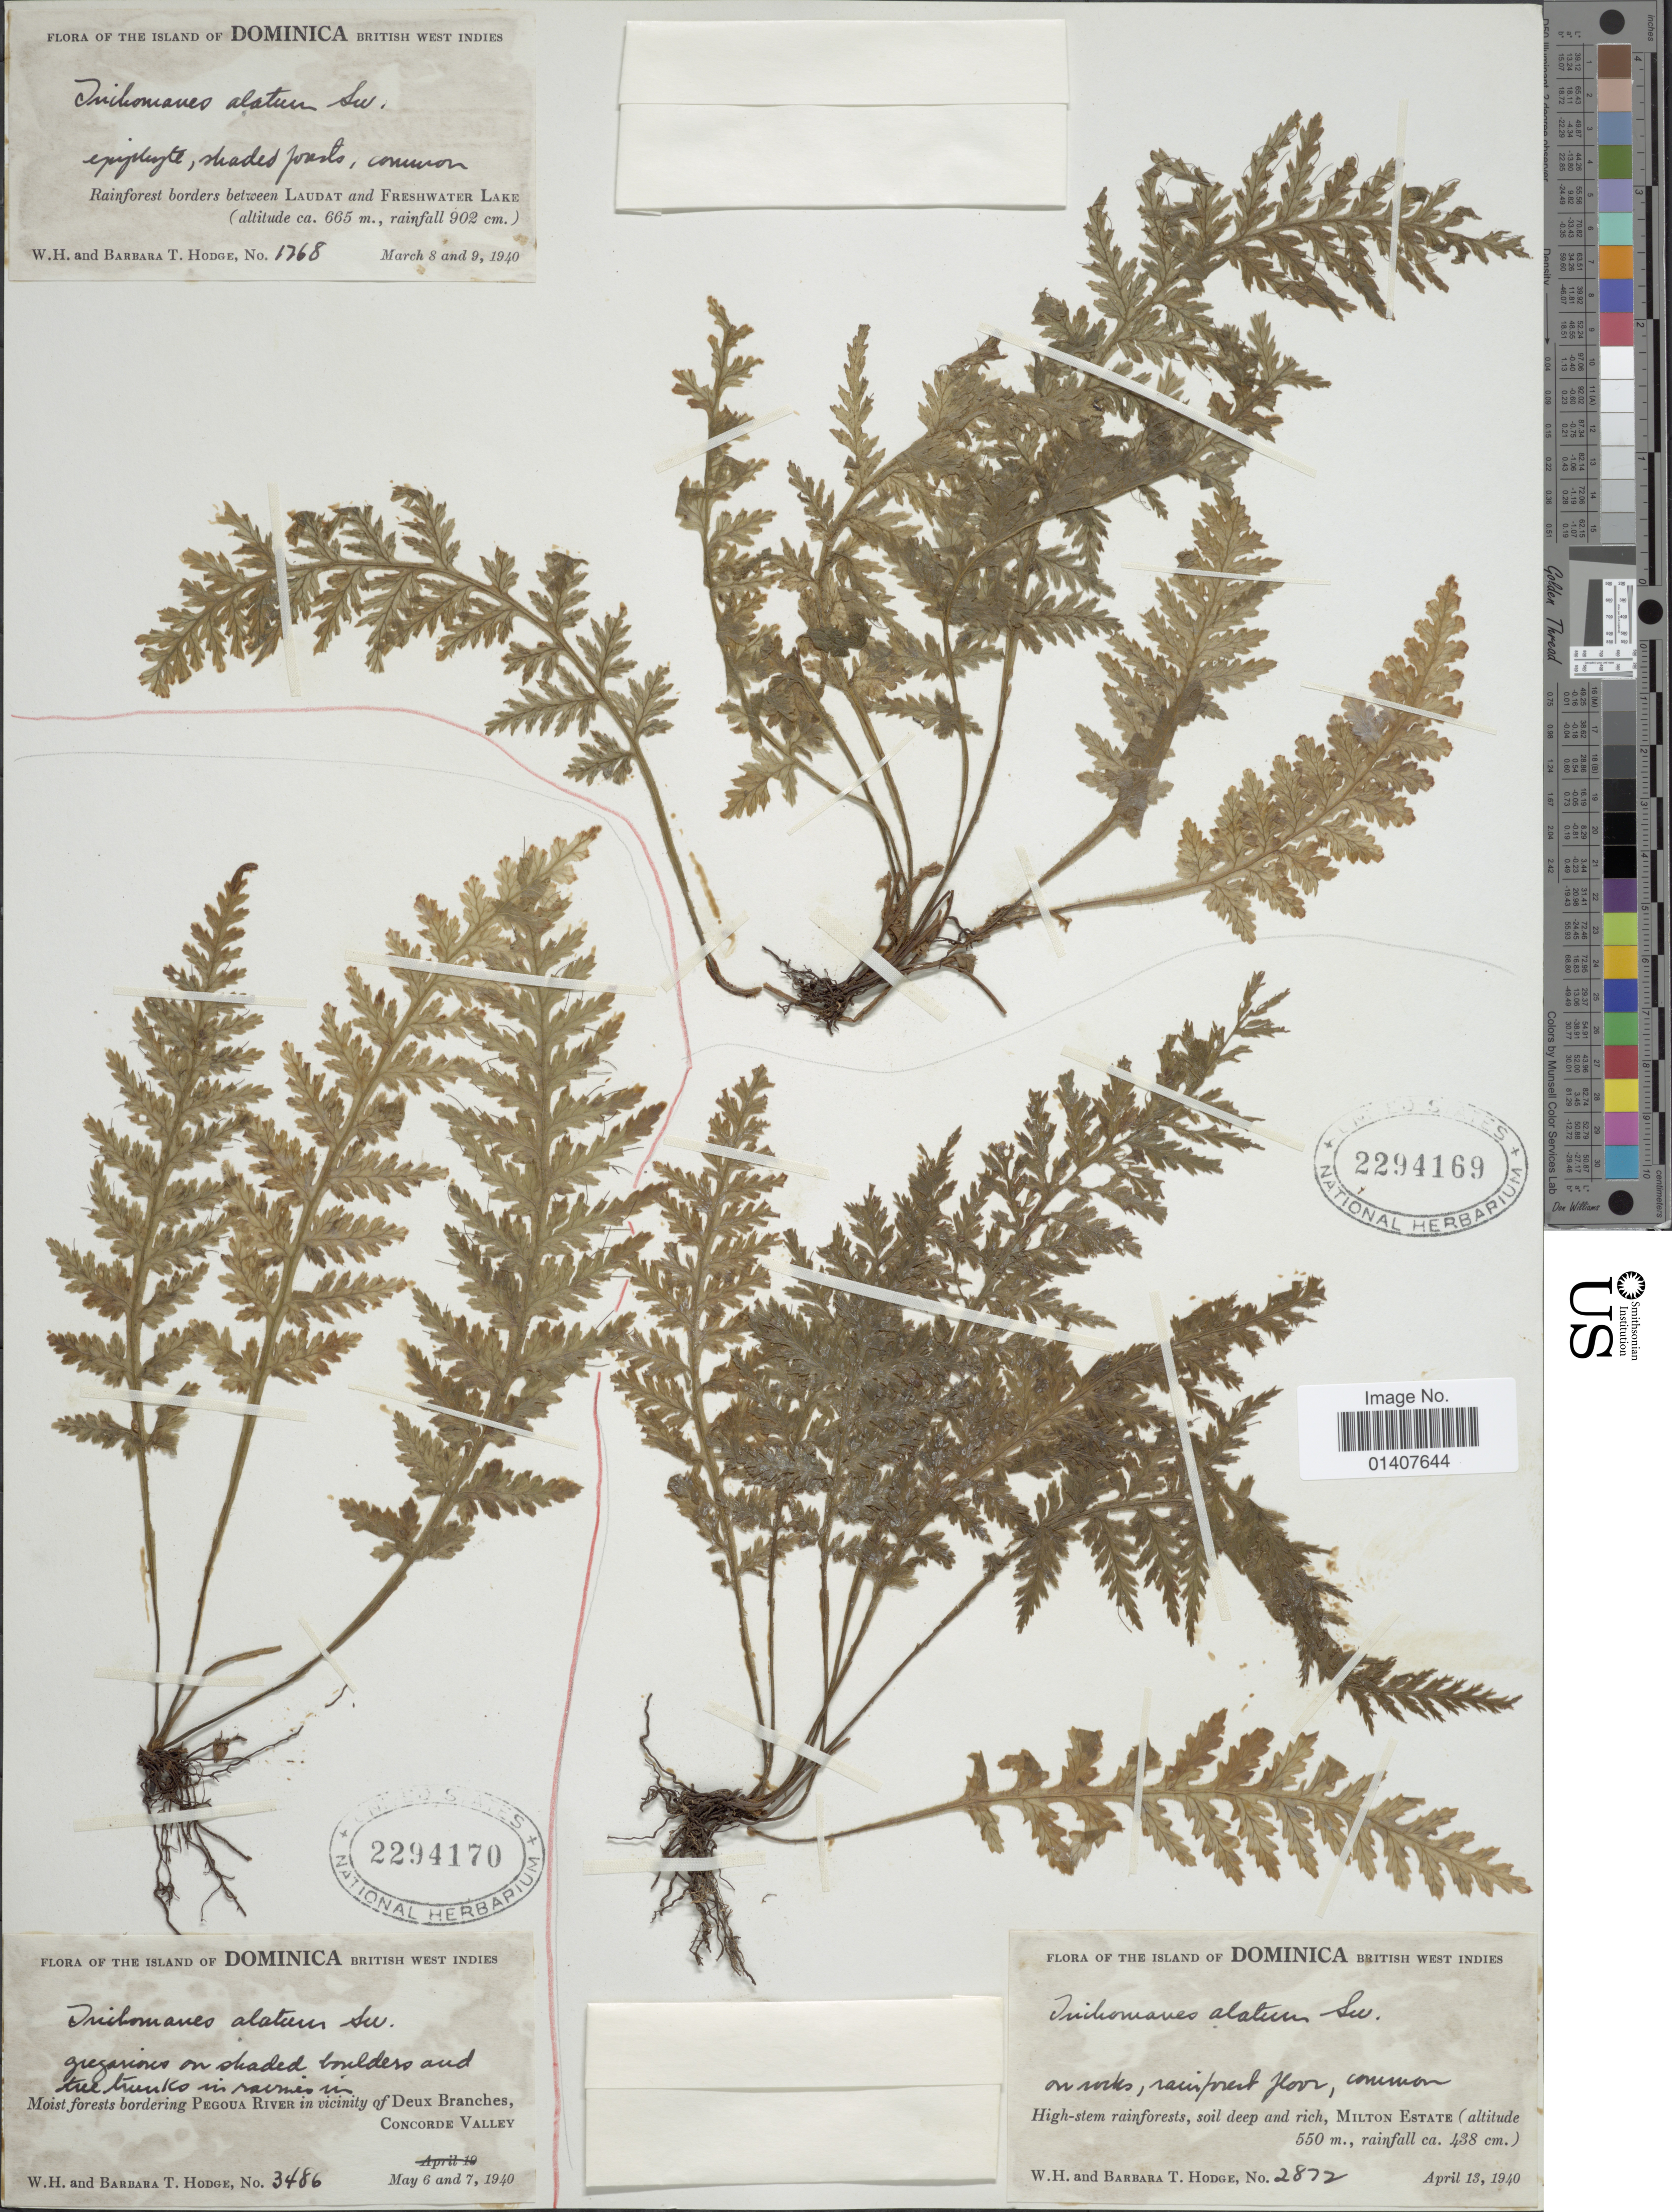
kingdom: Plantae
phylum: Tracheophyta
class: Polypodiopsida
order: Hymenophyllales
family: Hymenophyllaceae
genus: Trichomanes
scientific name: Trichomanes alatum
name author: Sw.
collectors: W. Hodge & B. Hodge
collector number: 2872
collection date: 1940-04-13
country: Dominica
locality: Island of Dominica, British West Indies, High stem rainforest, soil deep and rich, Milton Estate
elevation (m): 550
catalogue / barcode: US 2294169